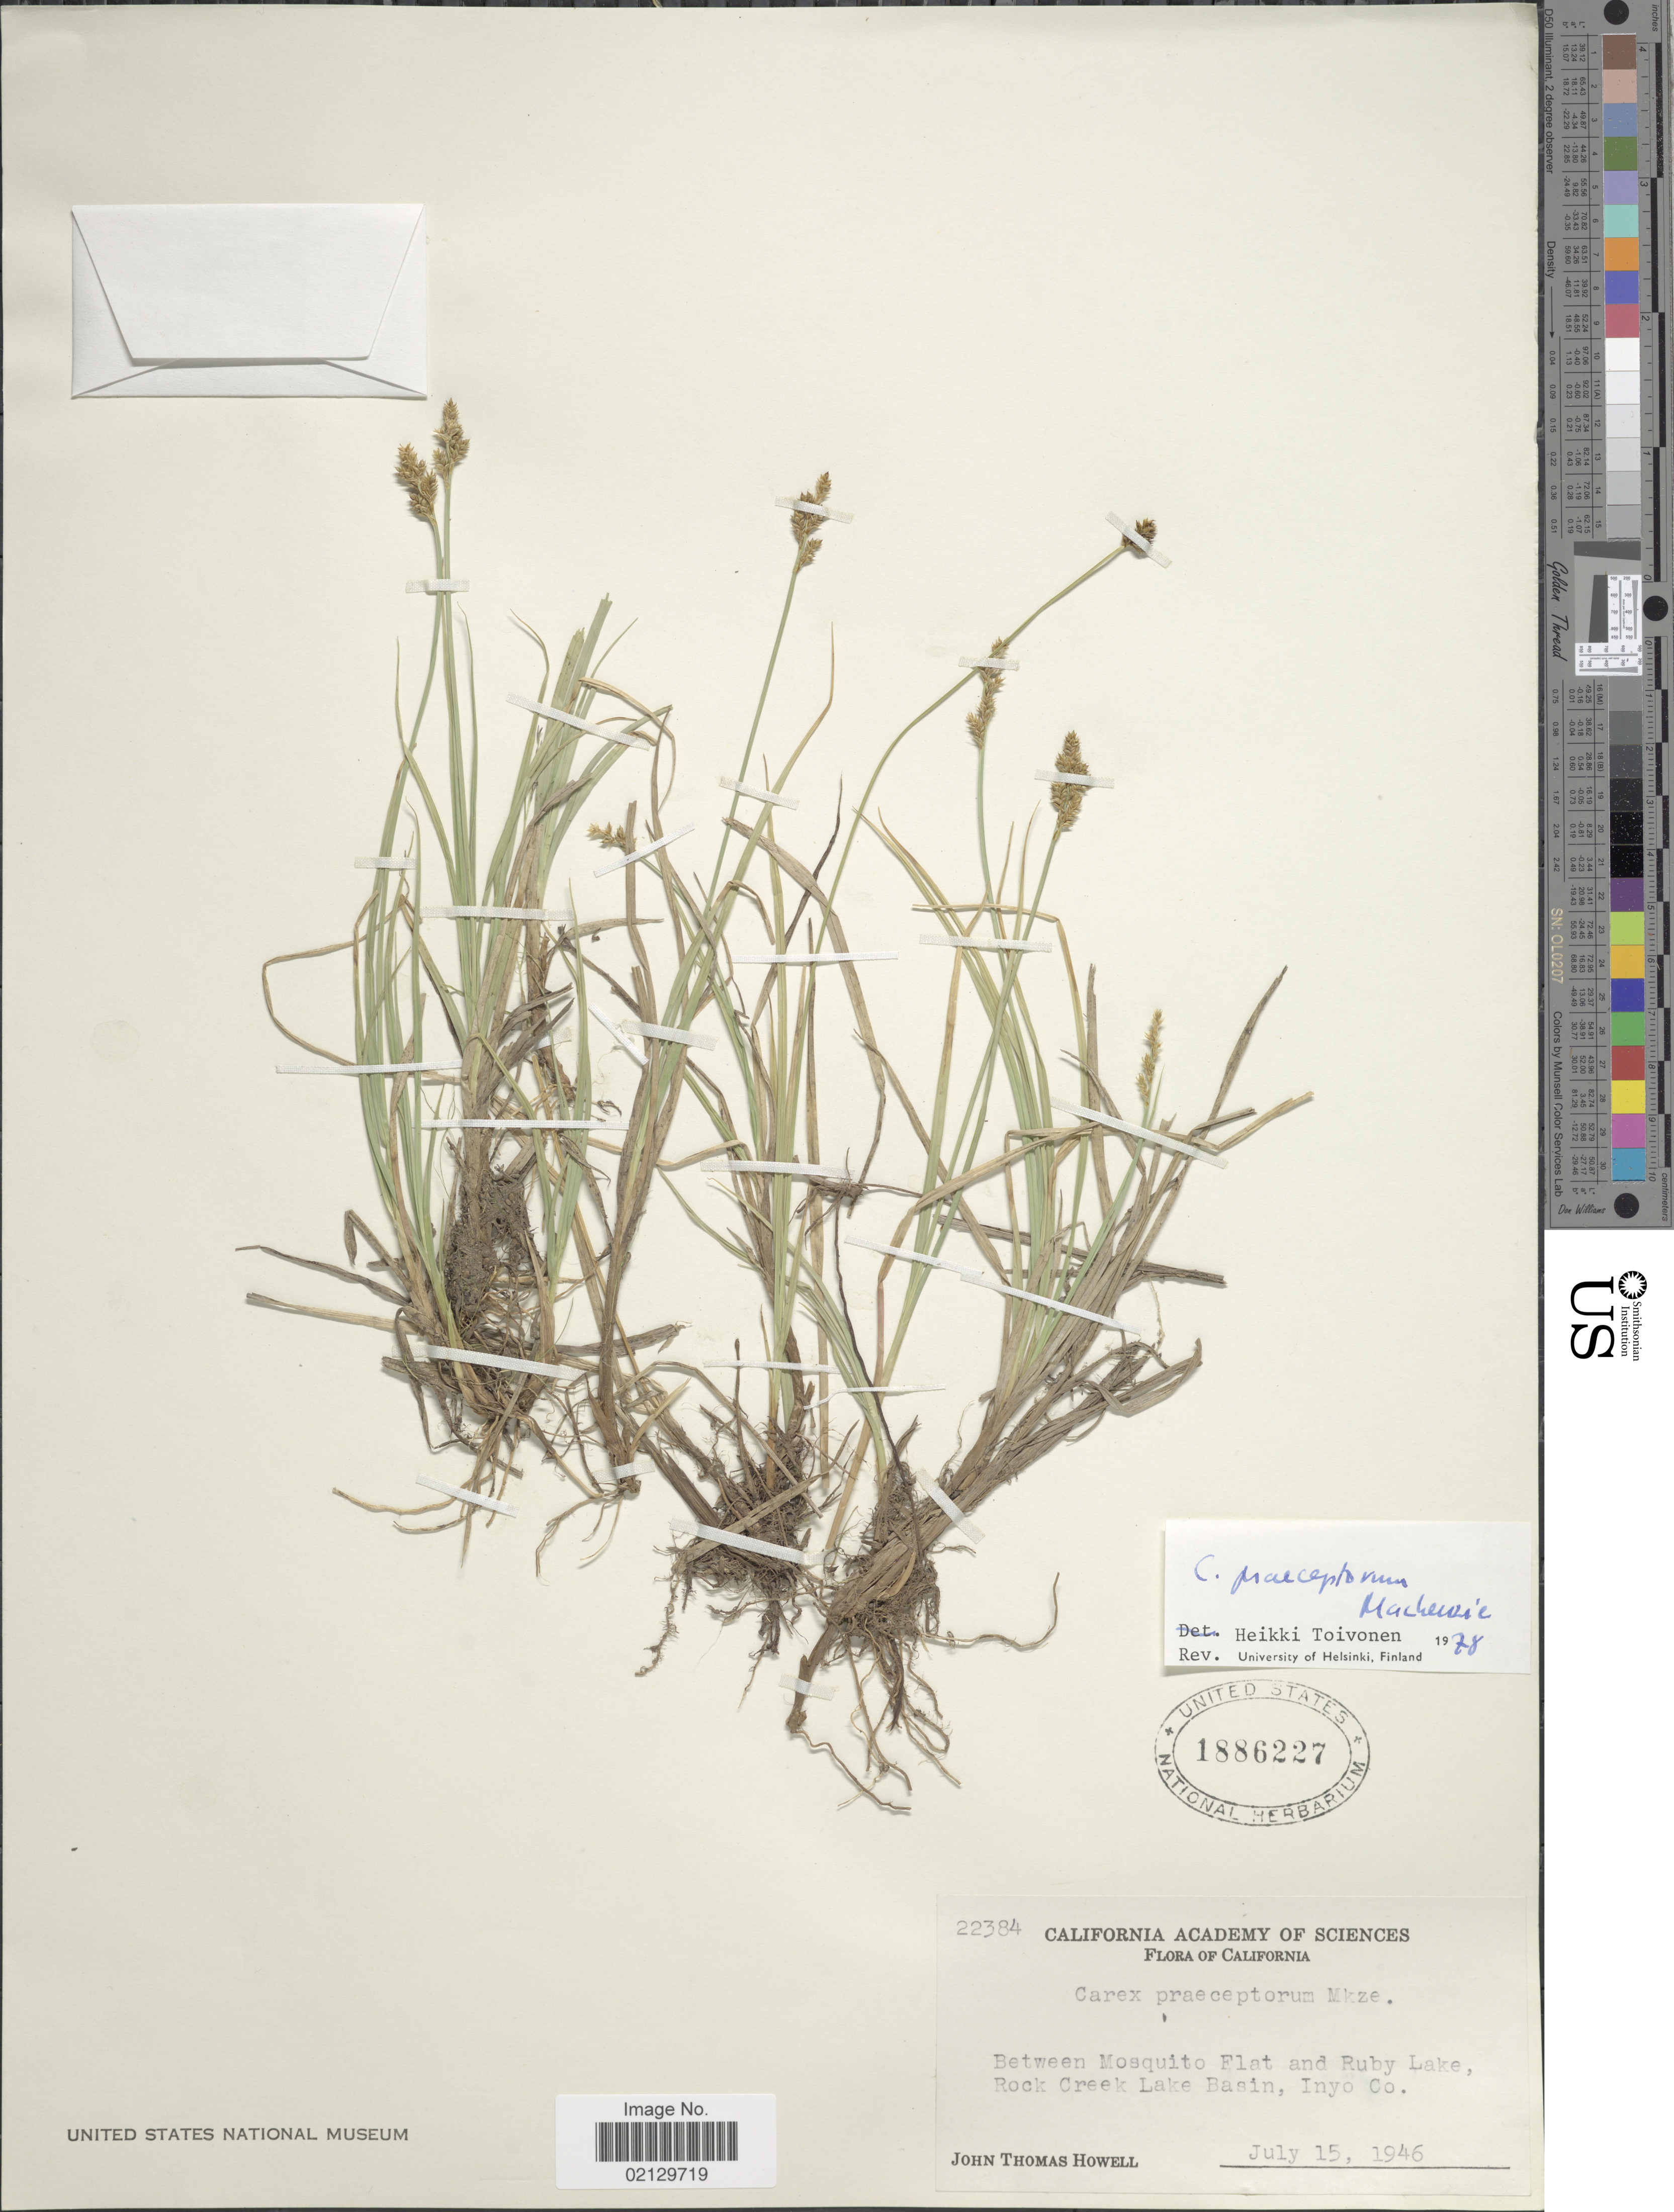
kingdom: Plantae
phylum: Tracheophyta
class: Liliopsida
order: Poales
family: Cyperaceae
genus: Carex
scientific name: Carex praeceptorum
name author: Mack.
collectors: J. T. Howell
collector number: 22384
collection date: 1946-07-15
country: United States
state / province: California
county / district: Inyo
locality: California. between Mosquito Flat and Ruby Lake, Rock Creek Lake Basin, Inyo Co.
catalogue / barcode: US 1886227